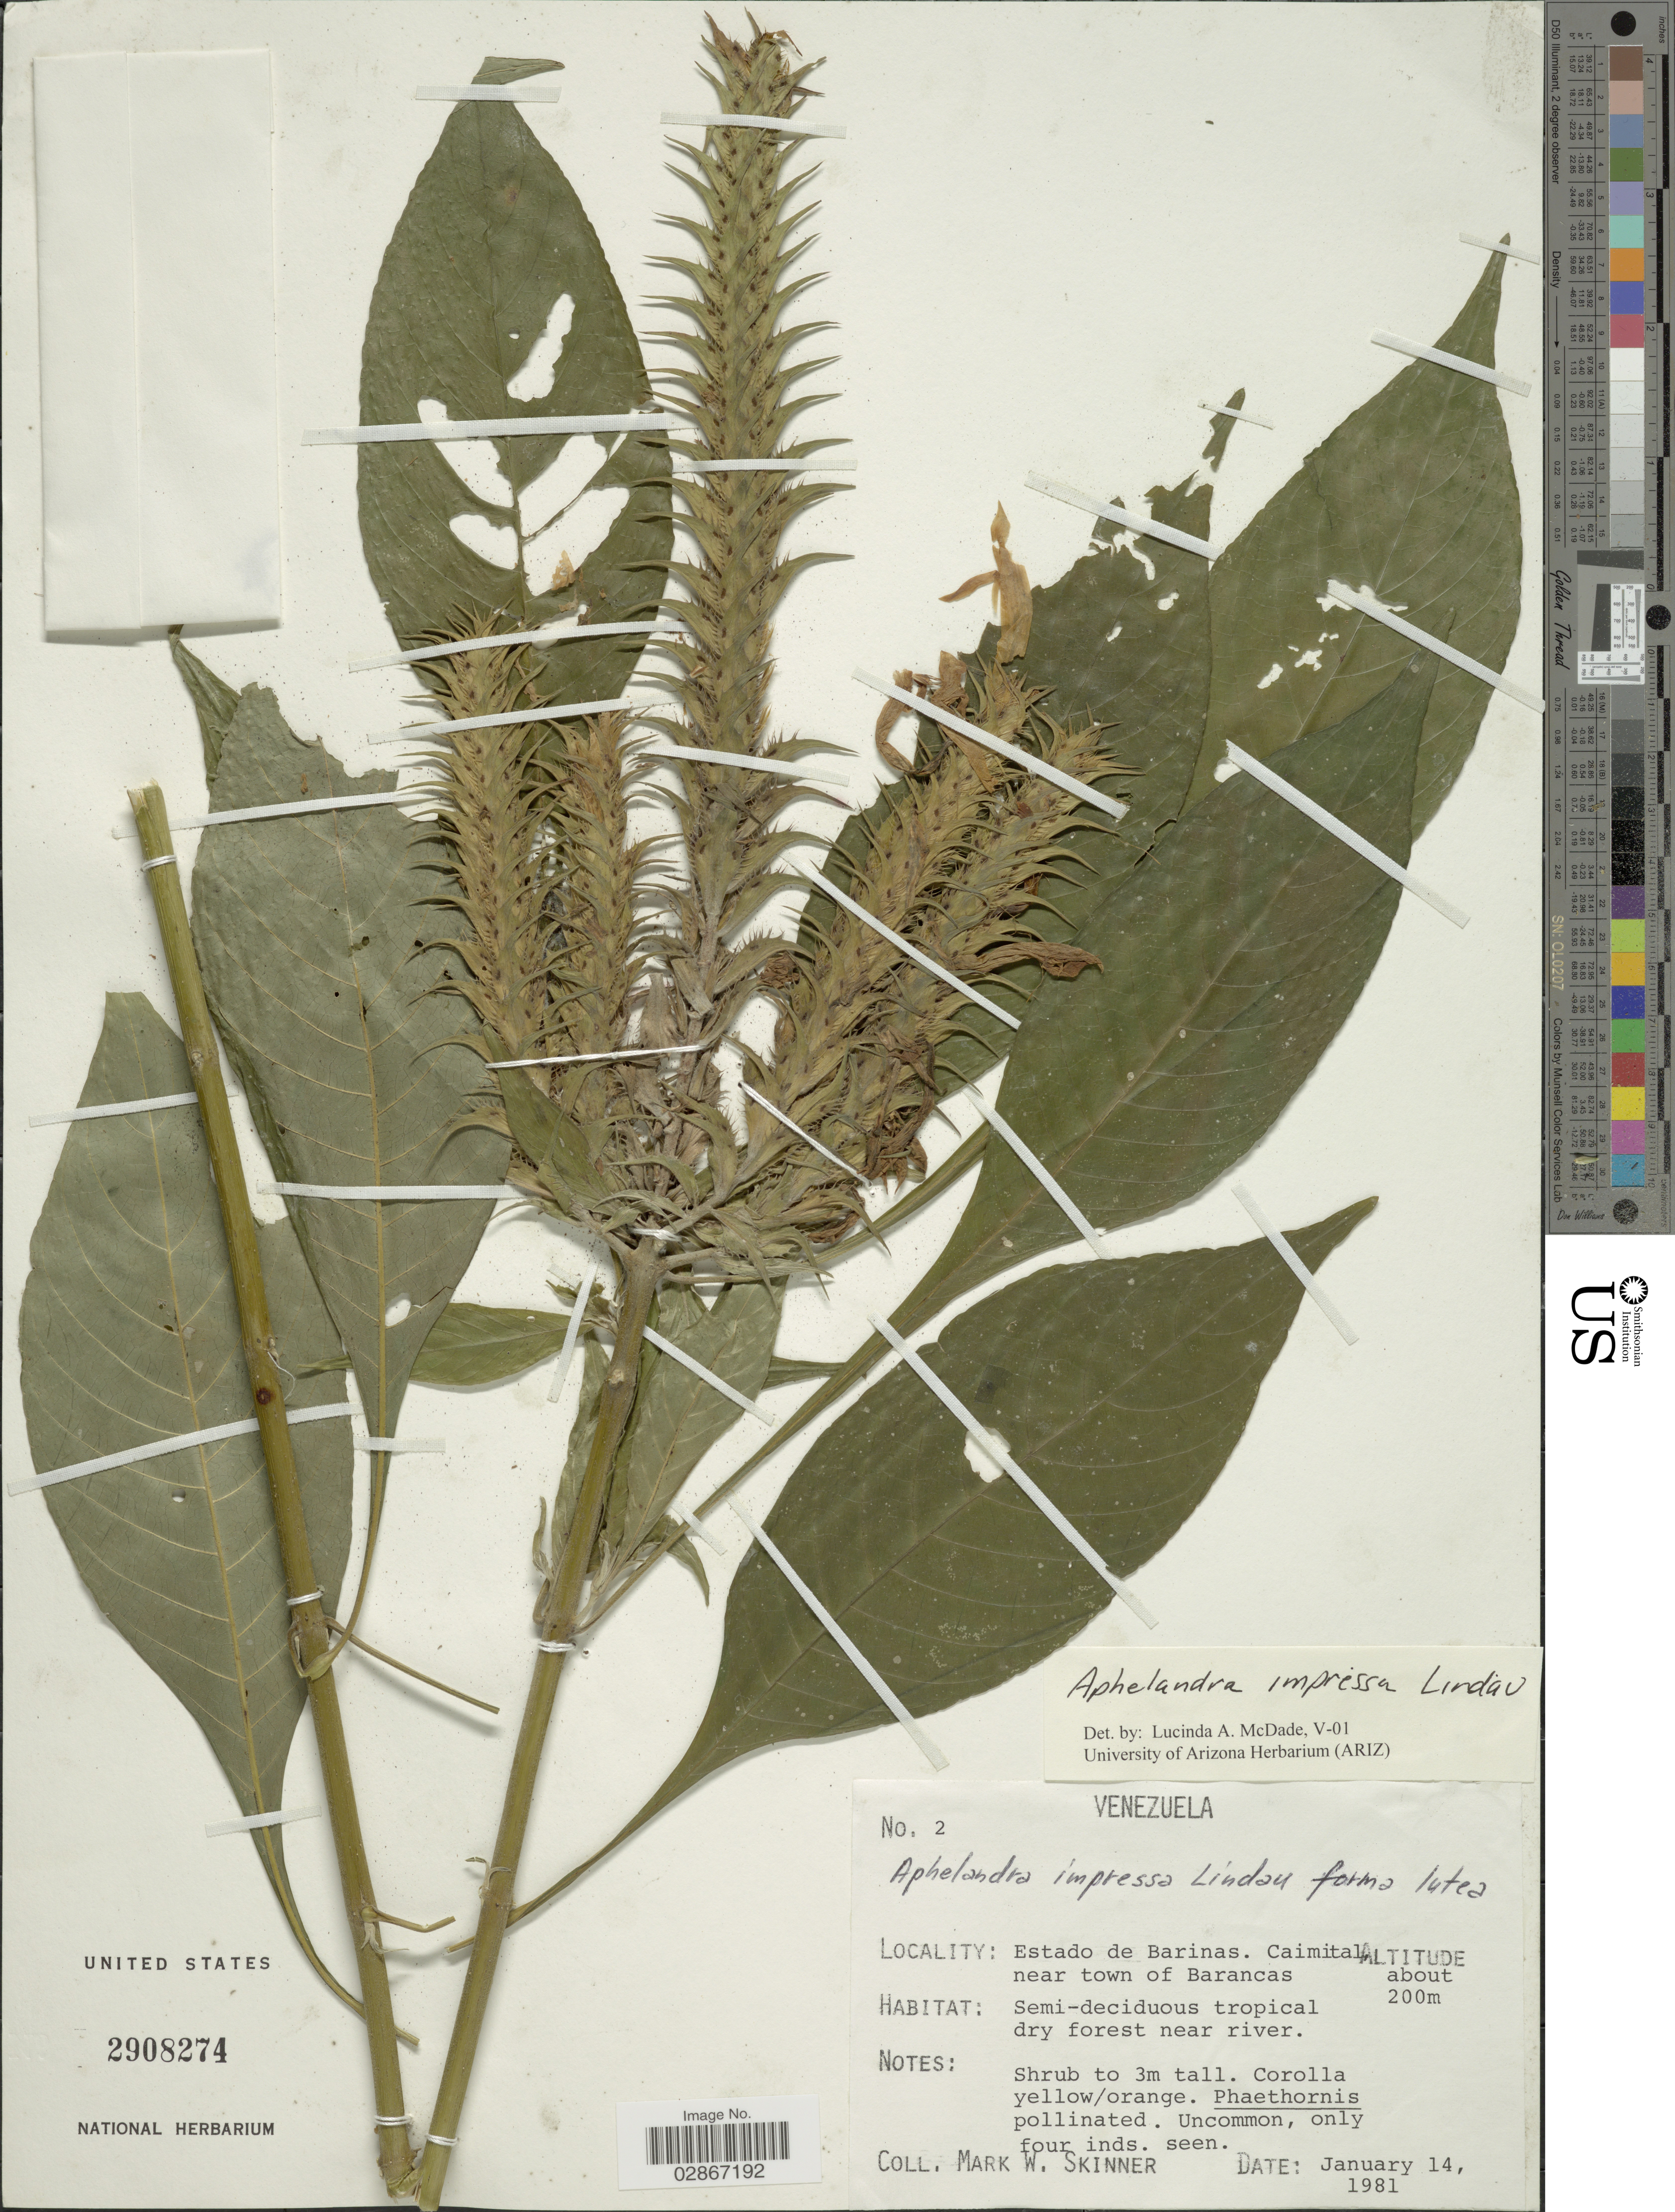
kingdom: Plantae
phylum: Tracheophyta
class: Magnoliopsida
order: Lamiales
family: Acanthaceae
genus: Aphelandra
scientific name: Aphelandra impressa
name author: Lindau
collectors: M. Skinner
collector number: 2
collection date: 1981-01-14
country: Venezuela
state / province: Barinas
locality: Caimital, near town of Barancas.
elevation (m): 200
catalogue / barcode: US 2908274